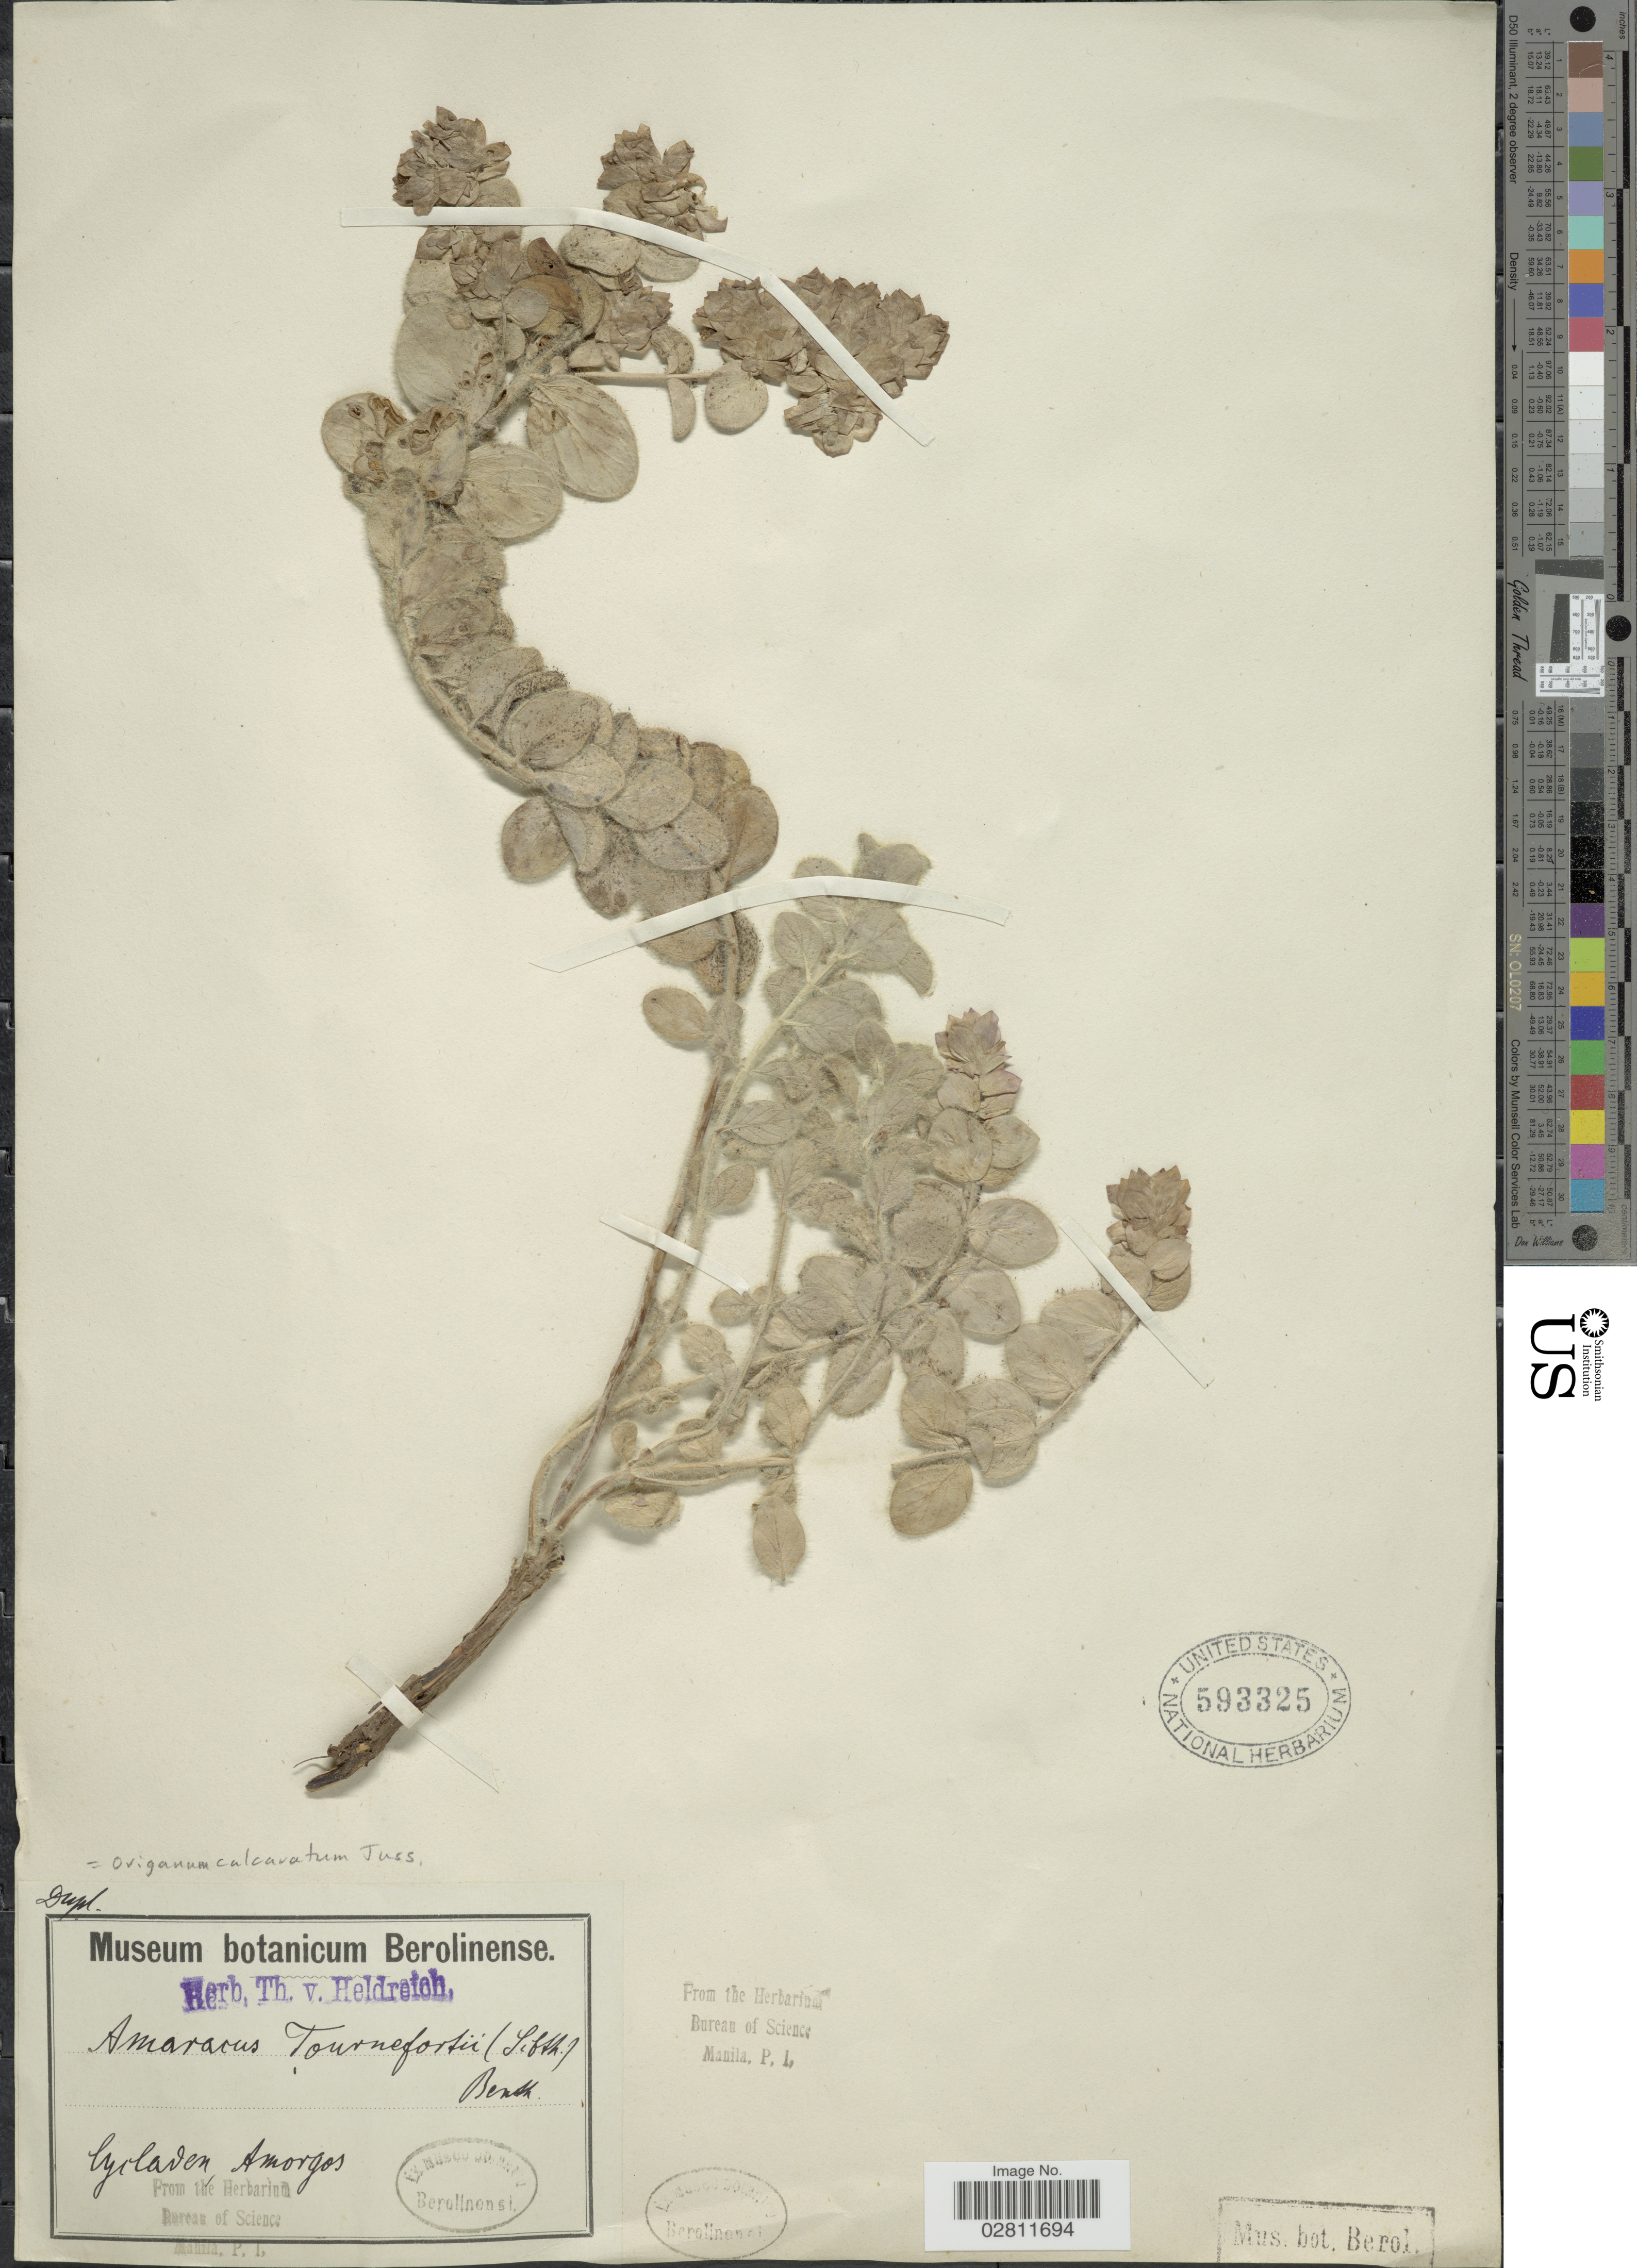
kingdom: Plantae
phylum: Tracheophyta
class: Magnoliopsida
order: Lamiales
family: Lamiaceae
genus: Origanum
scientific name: Origanum calcaratum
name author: Juss.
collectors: Ex herb. Th. v. Heldreich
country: Greece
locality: Cyclades, Amorgos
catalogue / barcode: US 593325